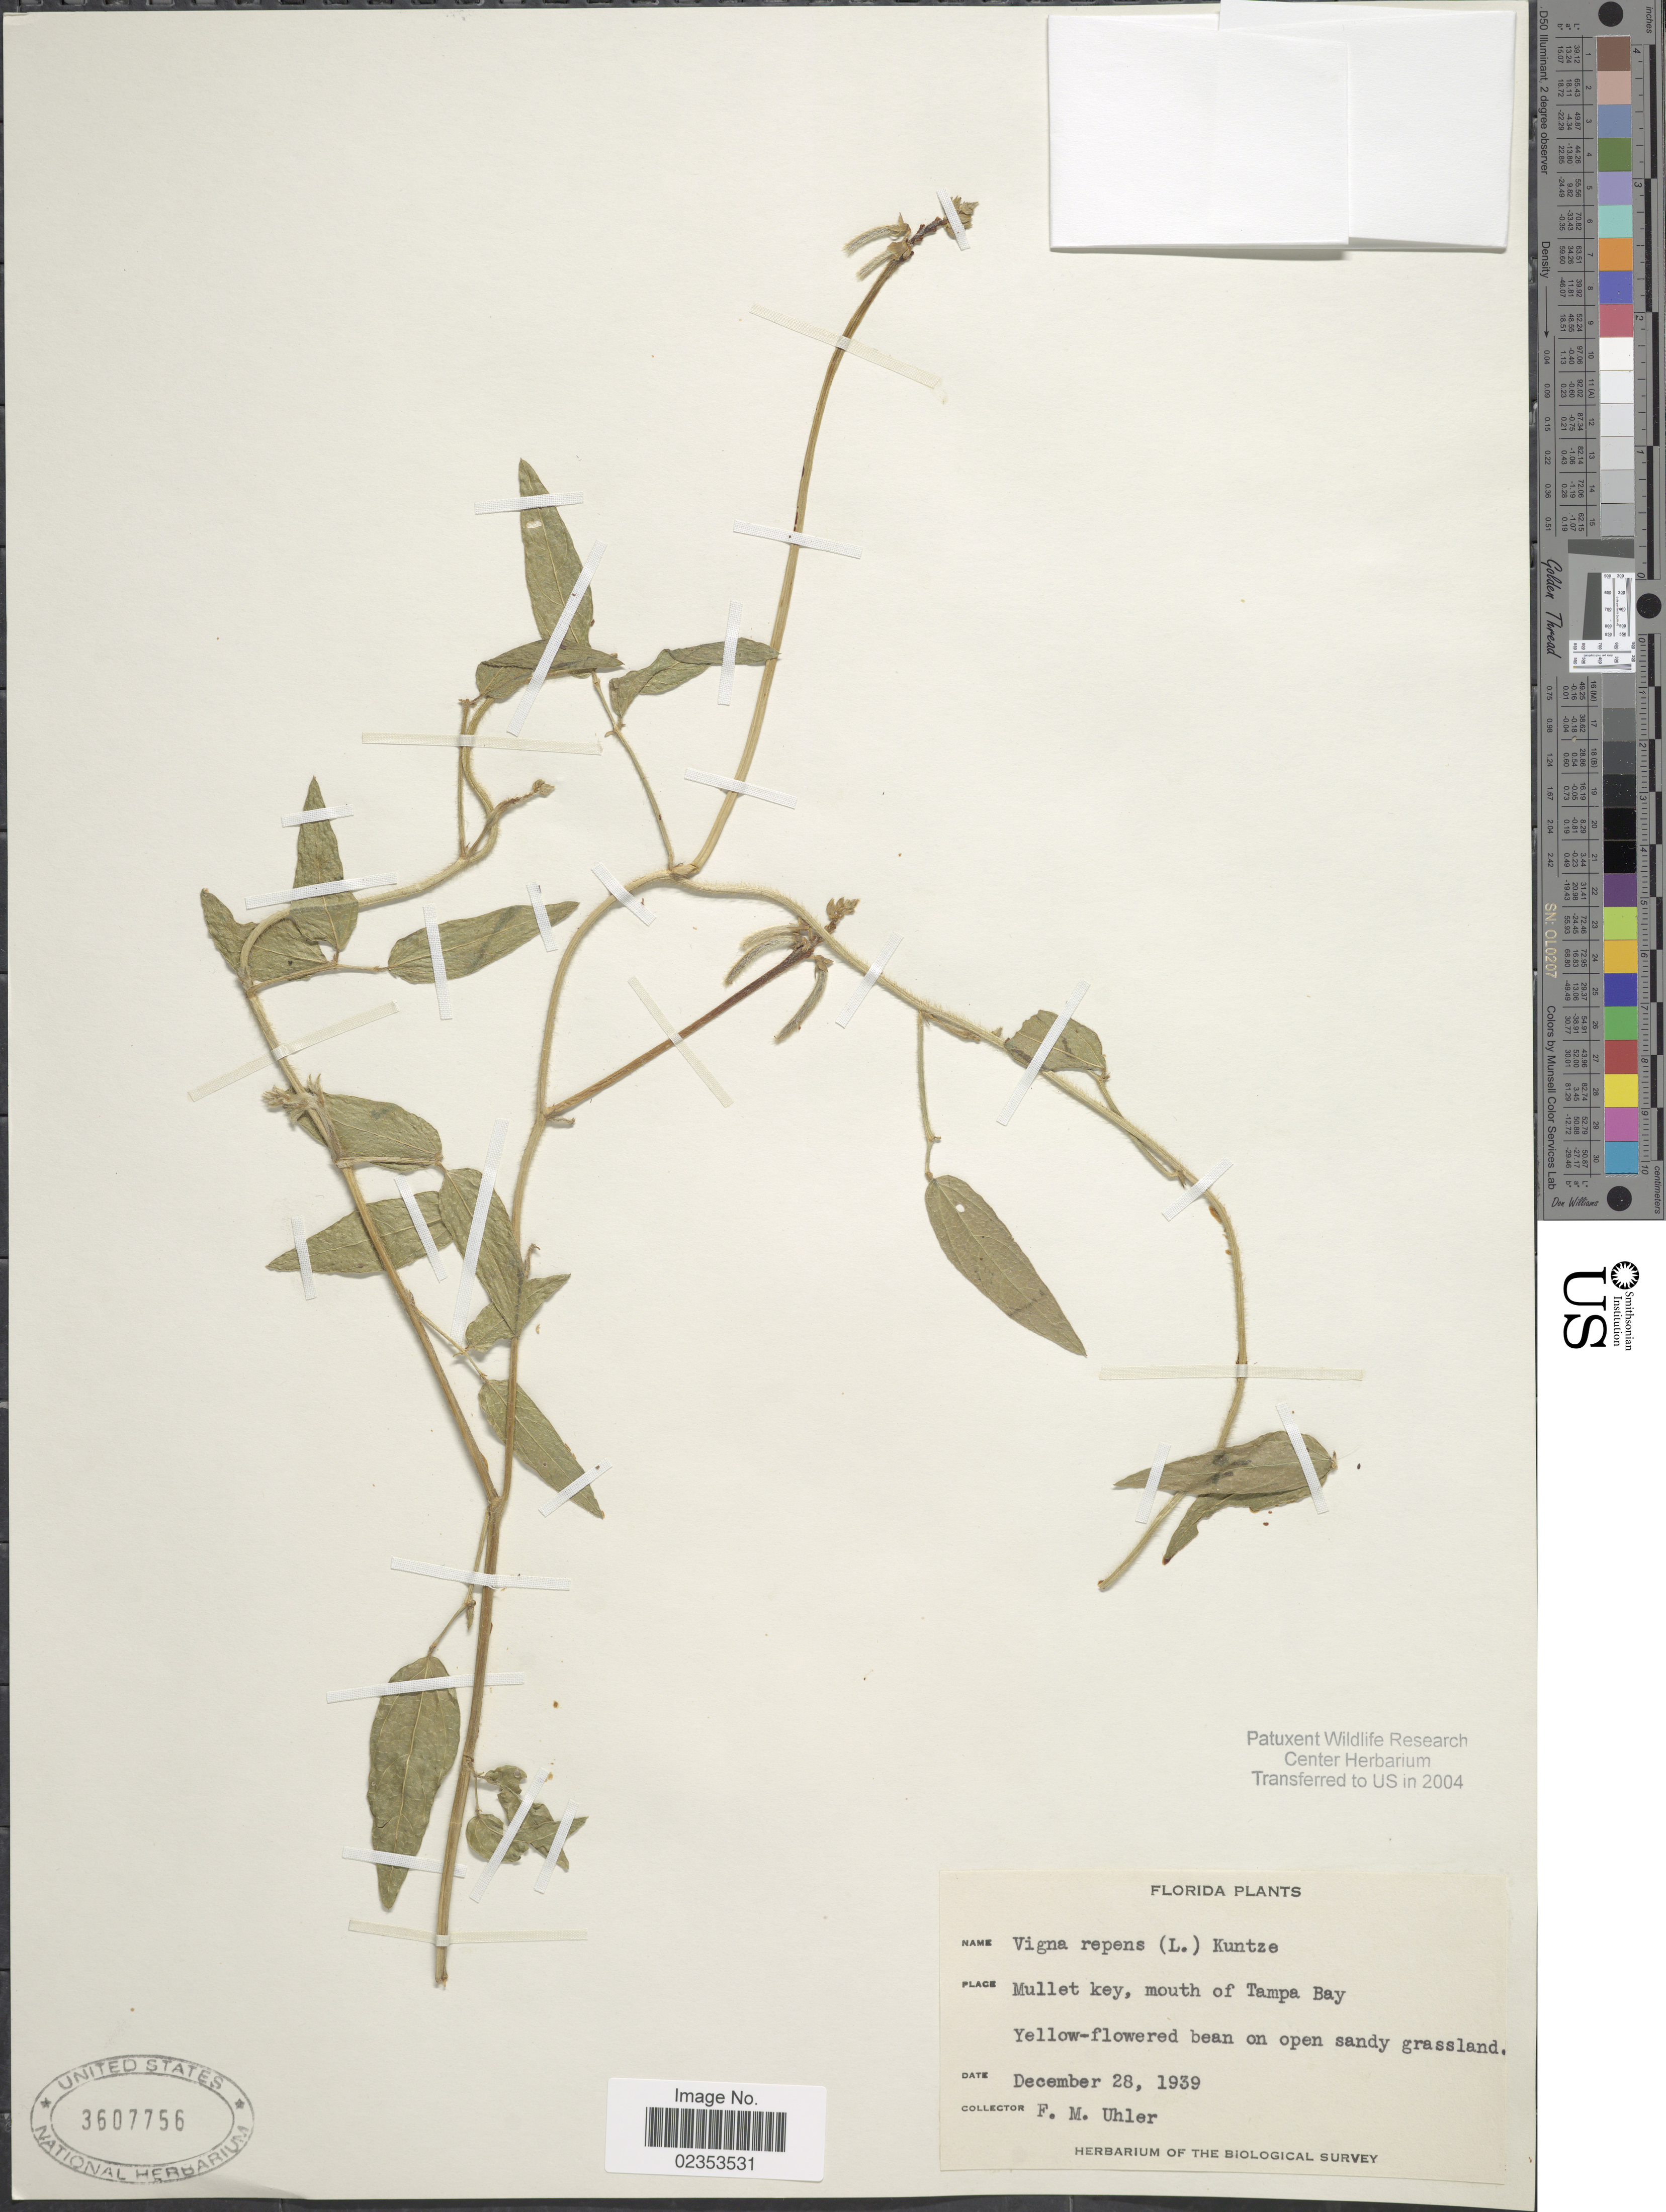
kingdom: Plantae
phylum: Tracheophyta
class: Magnoliopsida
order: Fabales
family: Fabaceae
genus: Vigna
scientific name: Vigna luteola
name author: (Jacq.) Benth.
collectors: F. M. Uhler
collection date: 1939-12-28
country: United States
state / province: Florida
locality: Mullet Key, mouth of Tampa Bay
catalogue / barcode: US 3607756